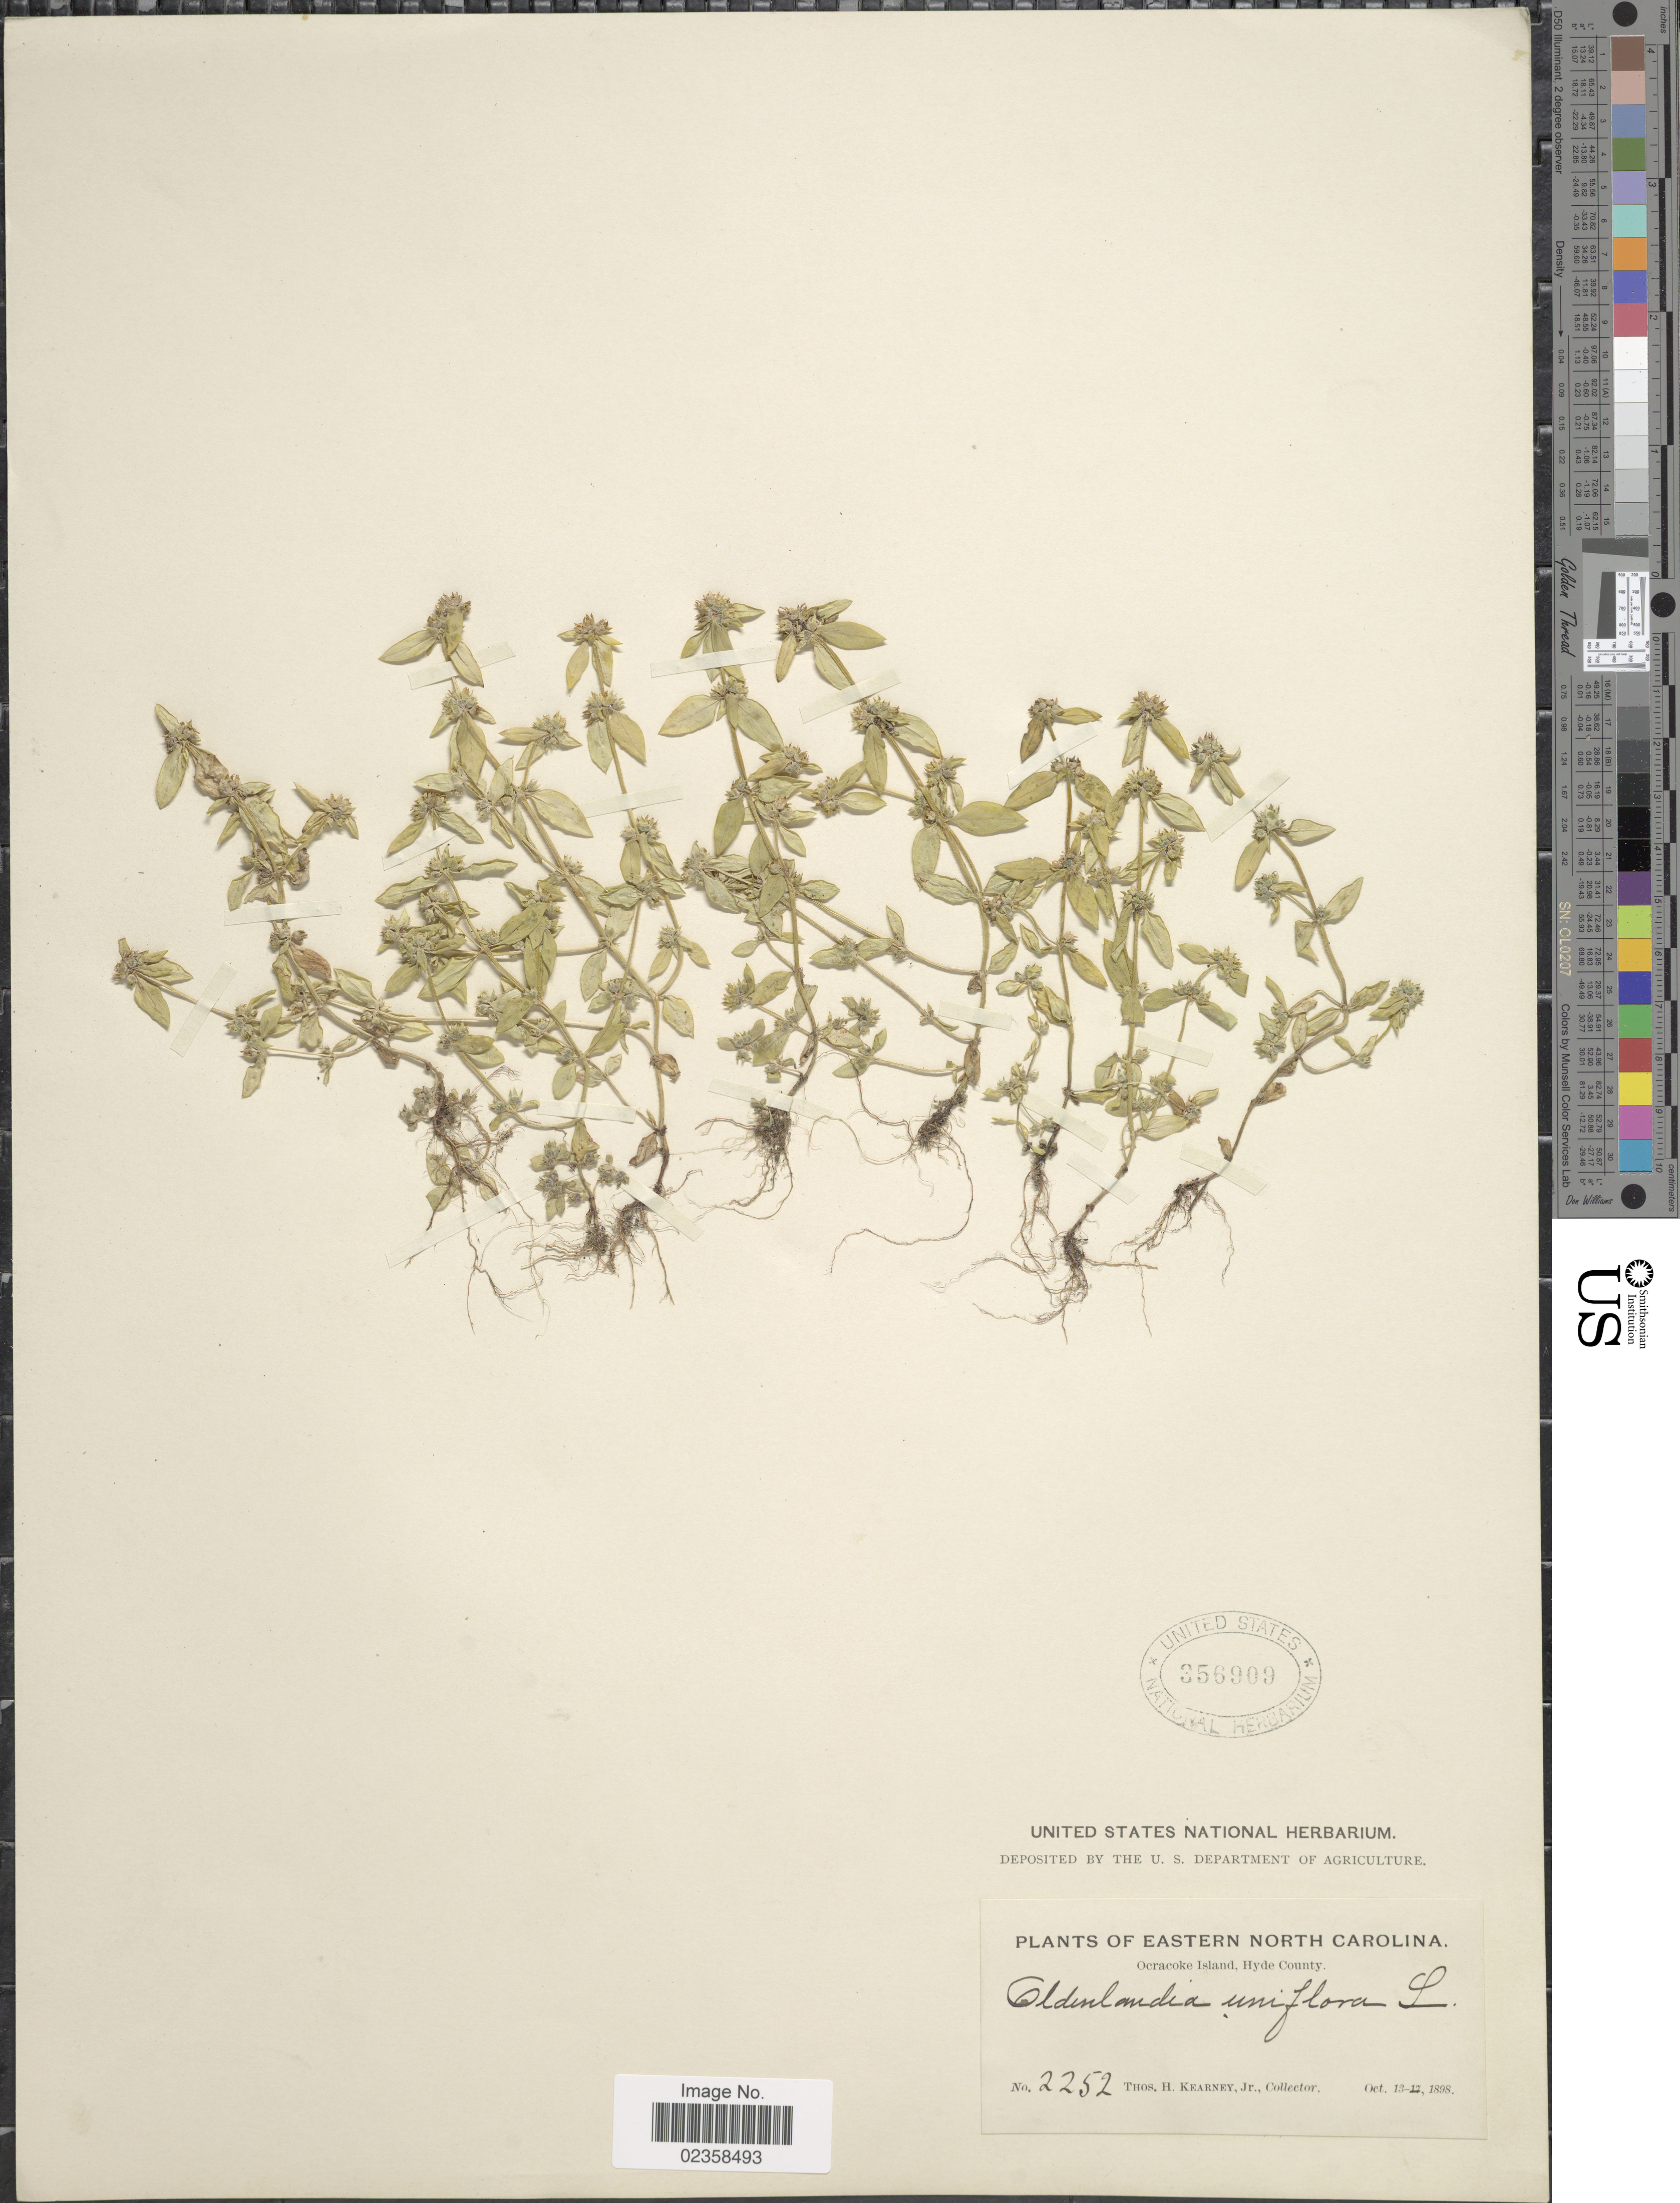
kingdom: Plantae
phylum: Tracheophyta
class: Magnoliopsida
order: Gentianales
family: Rubiaceae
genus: Oldenlandia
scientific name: Oldenlandia uniflora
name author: L.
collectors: T. H. Kearney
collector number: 2252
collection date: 1898-10-13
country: United States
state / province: North Carolina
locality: Eastern North Carolina, Ocracoke Island, Hyde County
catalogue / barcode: US 356909